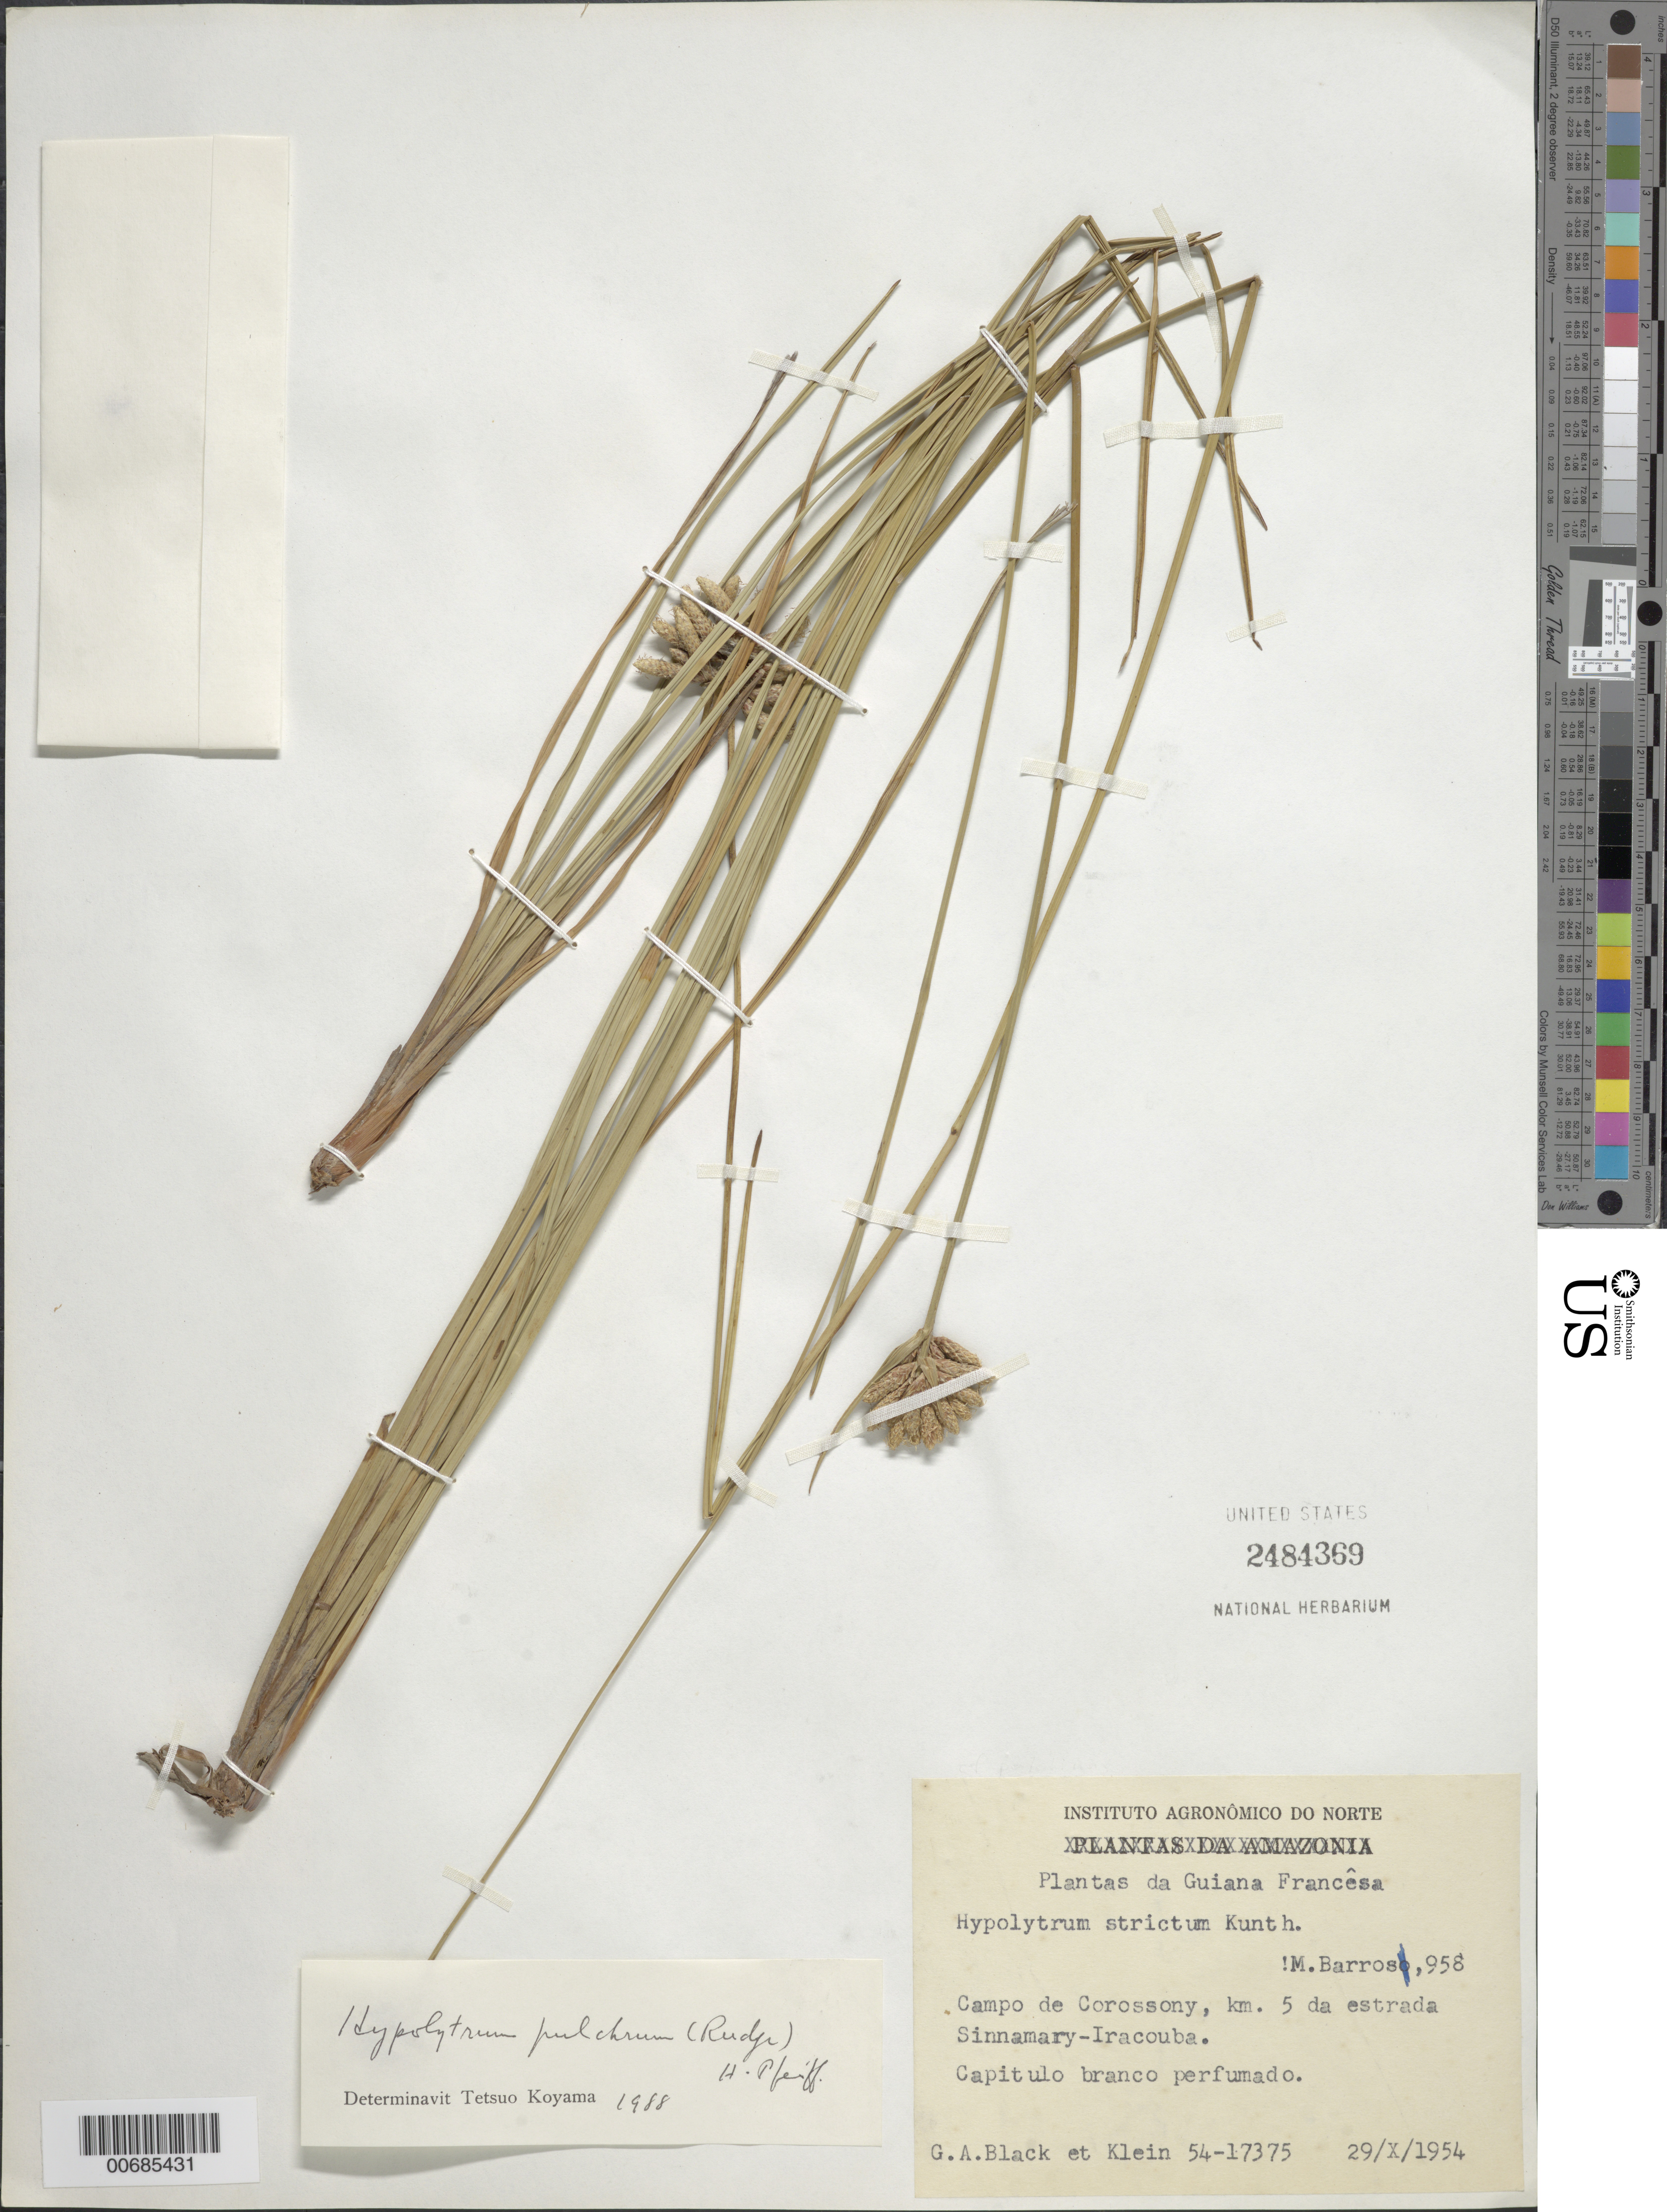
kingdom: Plantae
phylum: Tracheophyta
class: Liliopsida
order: Poales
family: Cyperaceae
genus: Hypolytrum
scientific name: Hypolytrum pulchrum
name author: (Rudge) H. Pfeiff.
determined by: Koyama, Tetsuo M.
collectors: G. A. Black & Klein, --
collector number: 54 17375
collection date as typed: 29-Oct-54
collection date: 1954-10-29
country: French Guiana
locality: Sinnamary-Iracoubo, km 5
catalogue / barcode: US 2484369